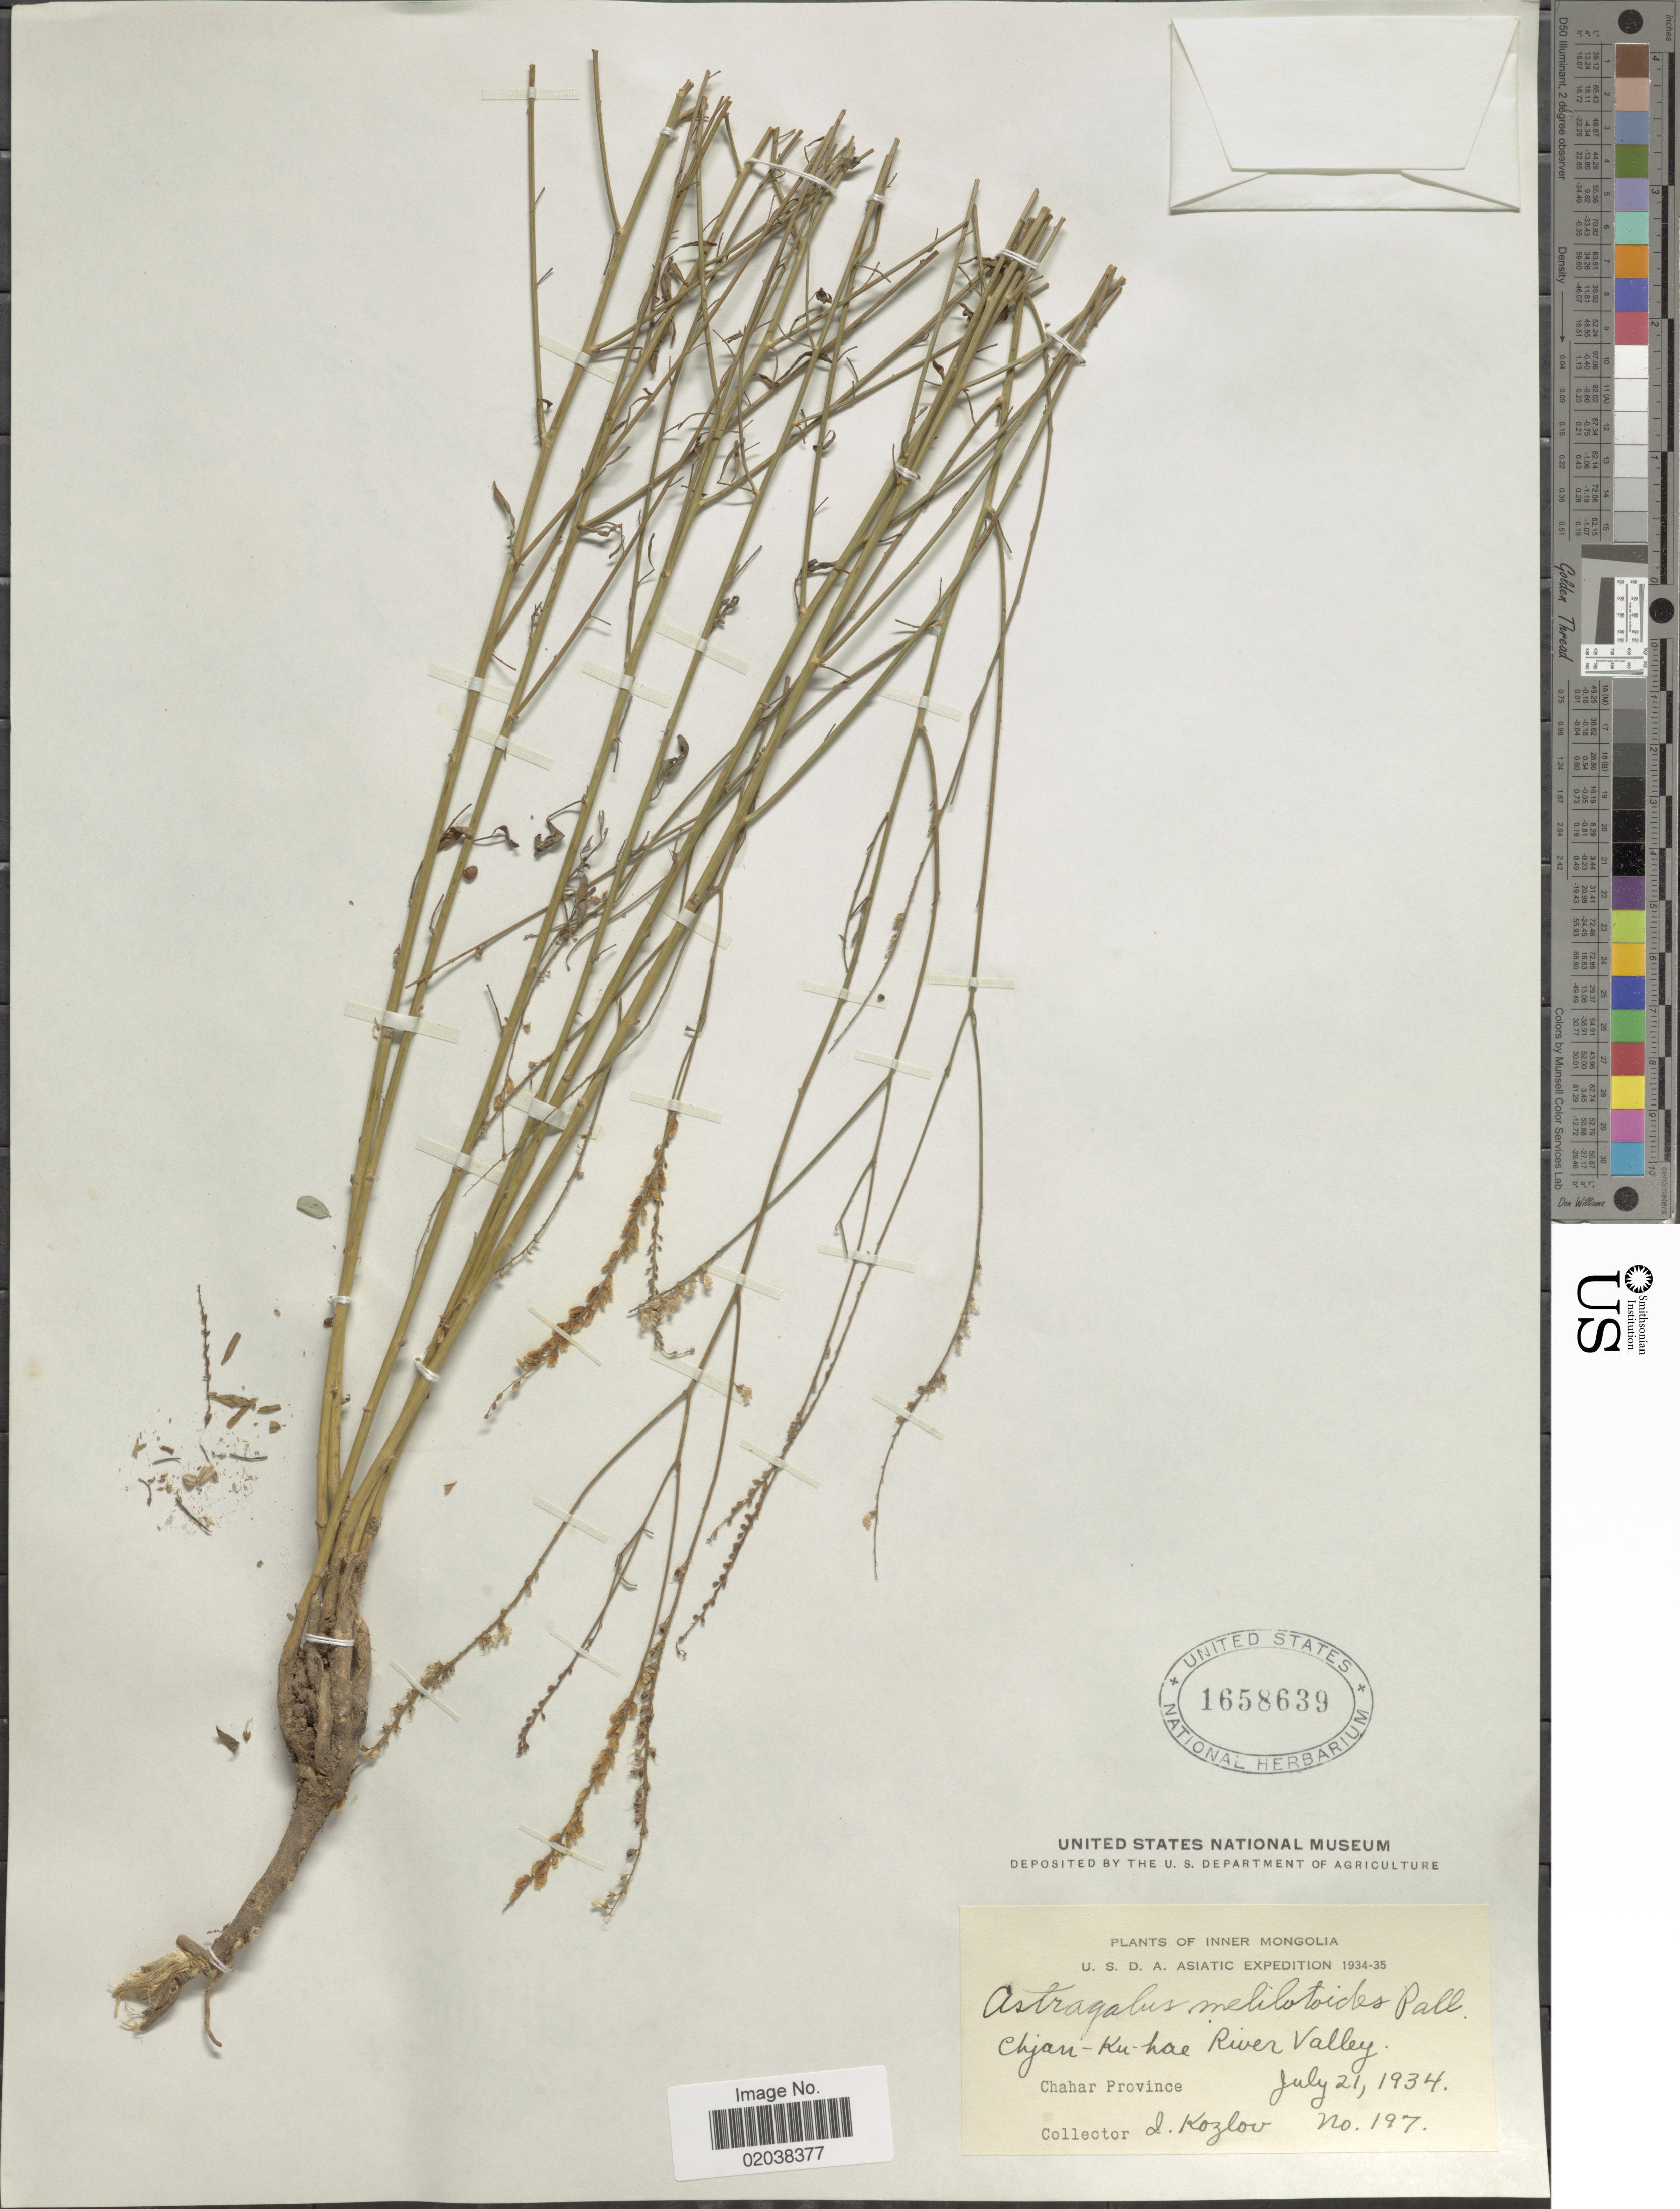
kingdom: Plantae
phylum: Tracheophyta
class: Magnoliopsida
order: Fabales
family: Fabaceae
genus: Astragalus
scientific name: Astragalus melilotoides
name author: Pall.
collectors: I. Kozlov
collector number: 197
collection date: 1934-07-21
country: China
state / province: Nei Monggol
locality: Inner Mongolia. Chjan-Ku-hae River Valley. Chahar Province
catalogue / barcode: US 1658639